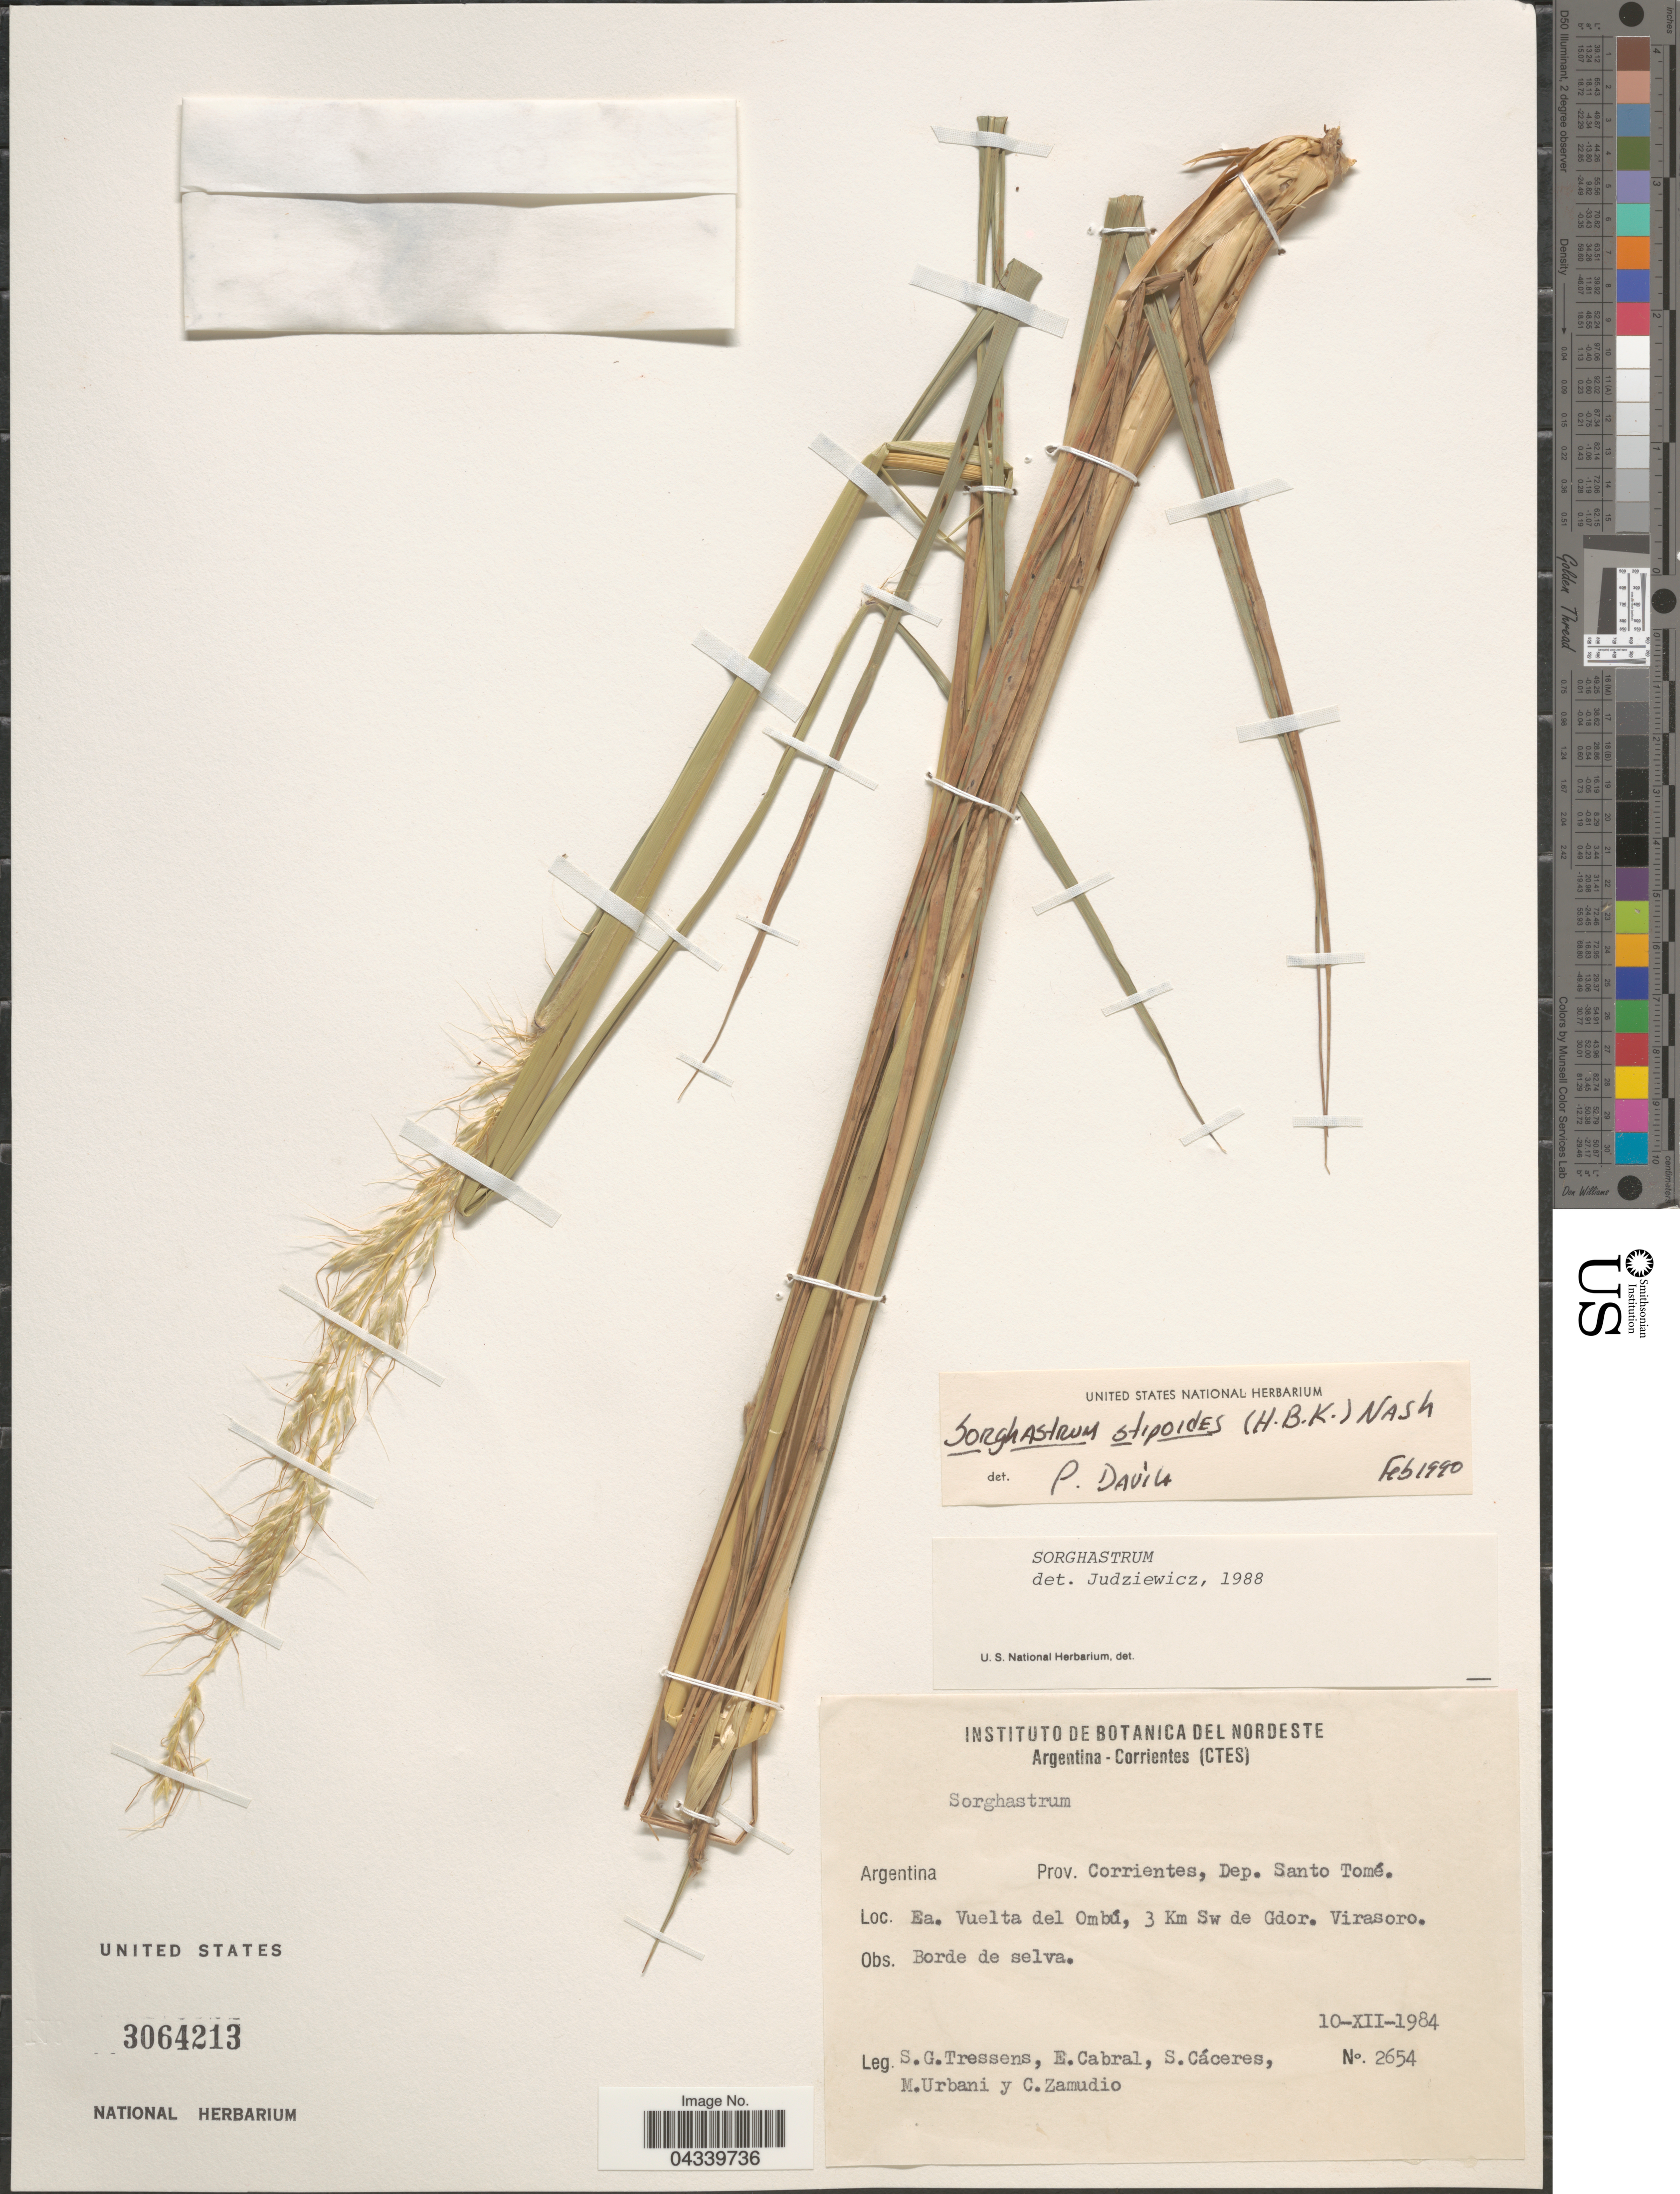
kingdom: Plantae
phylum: Tracheophyta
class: Liliopsida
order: Poales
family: Poaceae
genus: Sorghastrum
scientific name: Sorghastrum stipoides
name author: (Kunth) Nash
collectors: S. Tressens, E. Cabral, S. Cáceres, M. Urbani & C. Zamudio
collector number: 2654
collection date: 1984-12-10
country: Argentina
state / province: Corrientes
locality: Dep. Santo Tomé. Ea. Vuelta del Ombú, 3 Km Sw de Gdor. Virasoro.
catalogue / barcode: US 3064213